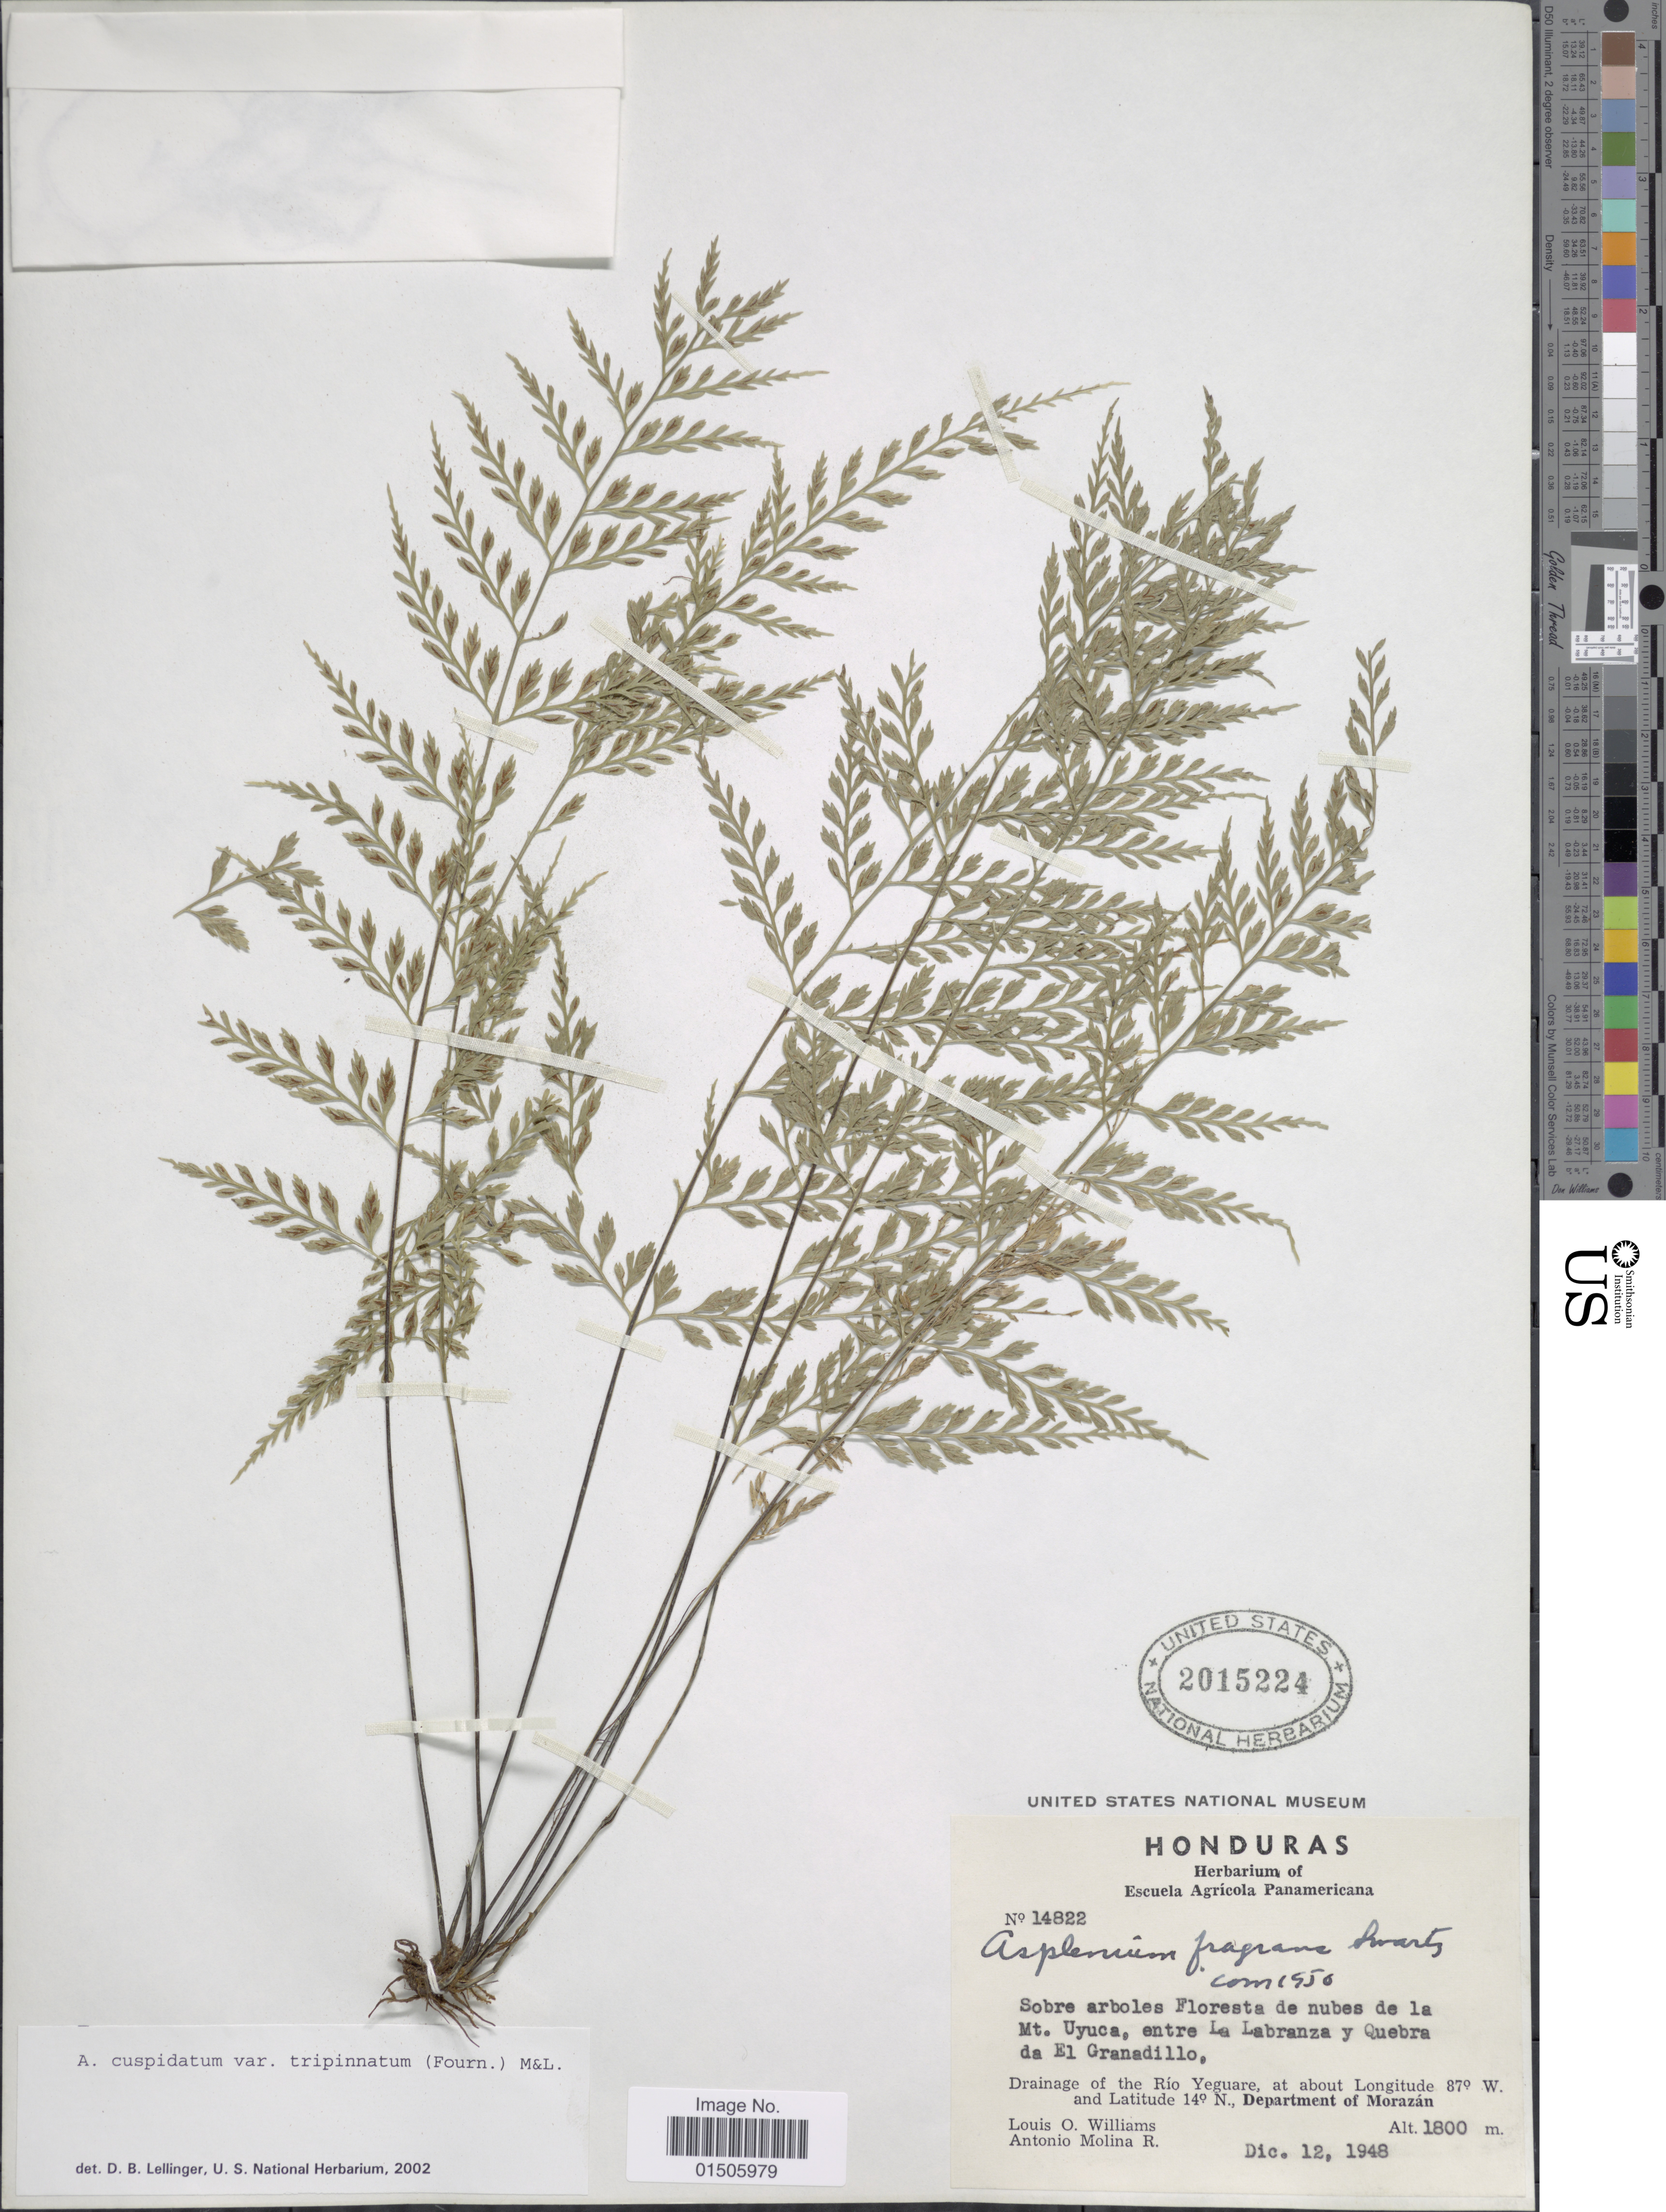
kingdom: Plantae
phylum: Tracheophyta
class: Polypodiopsida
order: Polypodiales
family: Aspleniaceae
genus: Asplenium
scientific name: Asplenium cuspidatum var. tripinnatum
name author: (E. Fourn.) C.V. Morton & Lellinger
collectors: L. O. Williams & A. Molina R.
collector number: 14822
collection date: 1948-12-12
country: Honduras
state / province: Fco. Morazán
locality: Sobre arboles Floresta de nubes de la Mt. Uyuca, entre La Labranza y Quebra da El Granadillo, Drainage of the Rio Yeguare. Department of Morazan.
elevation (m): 1800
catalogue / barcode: US 2015224